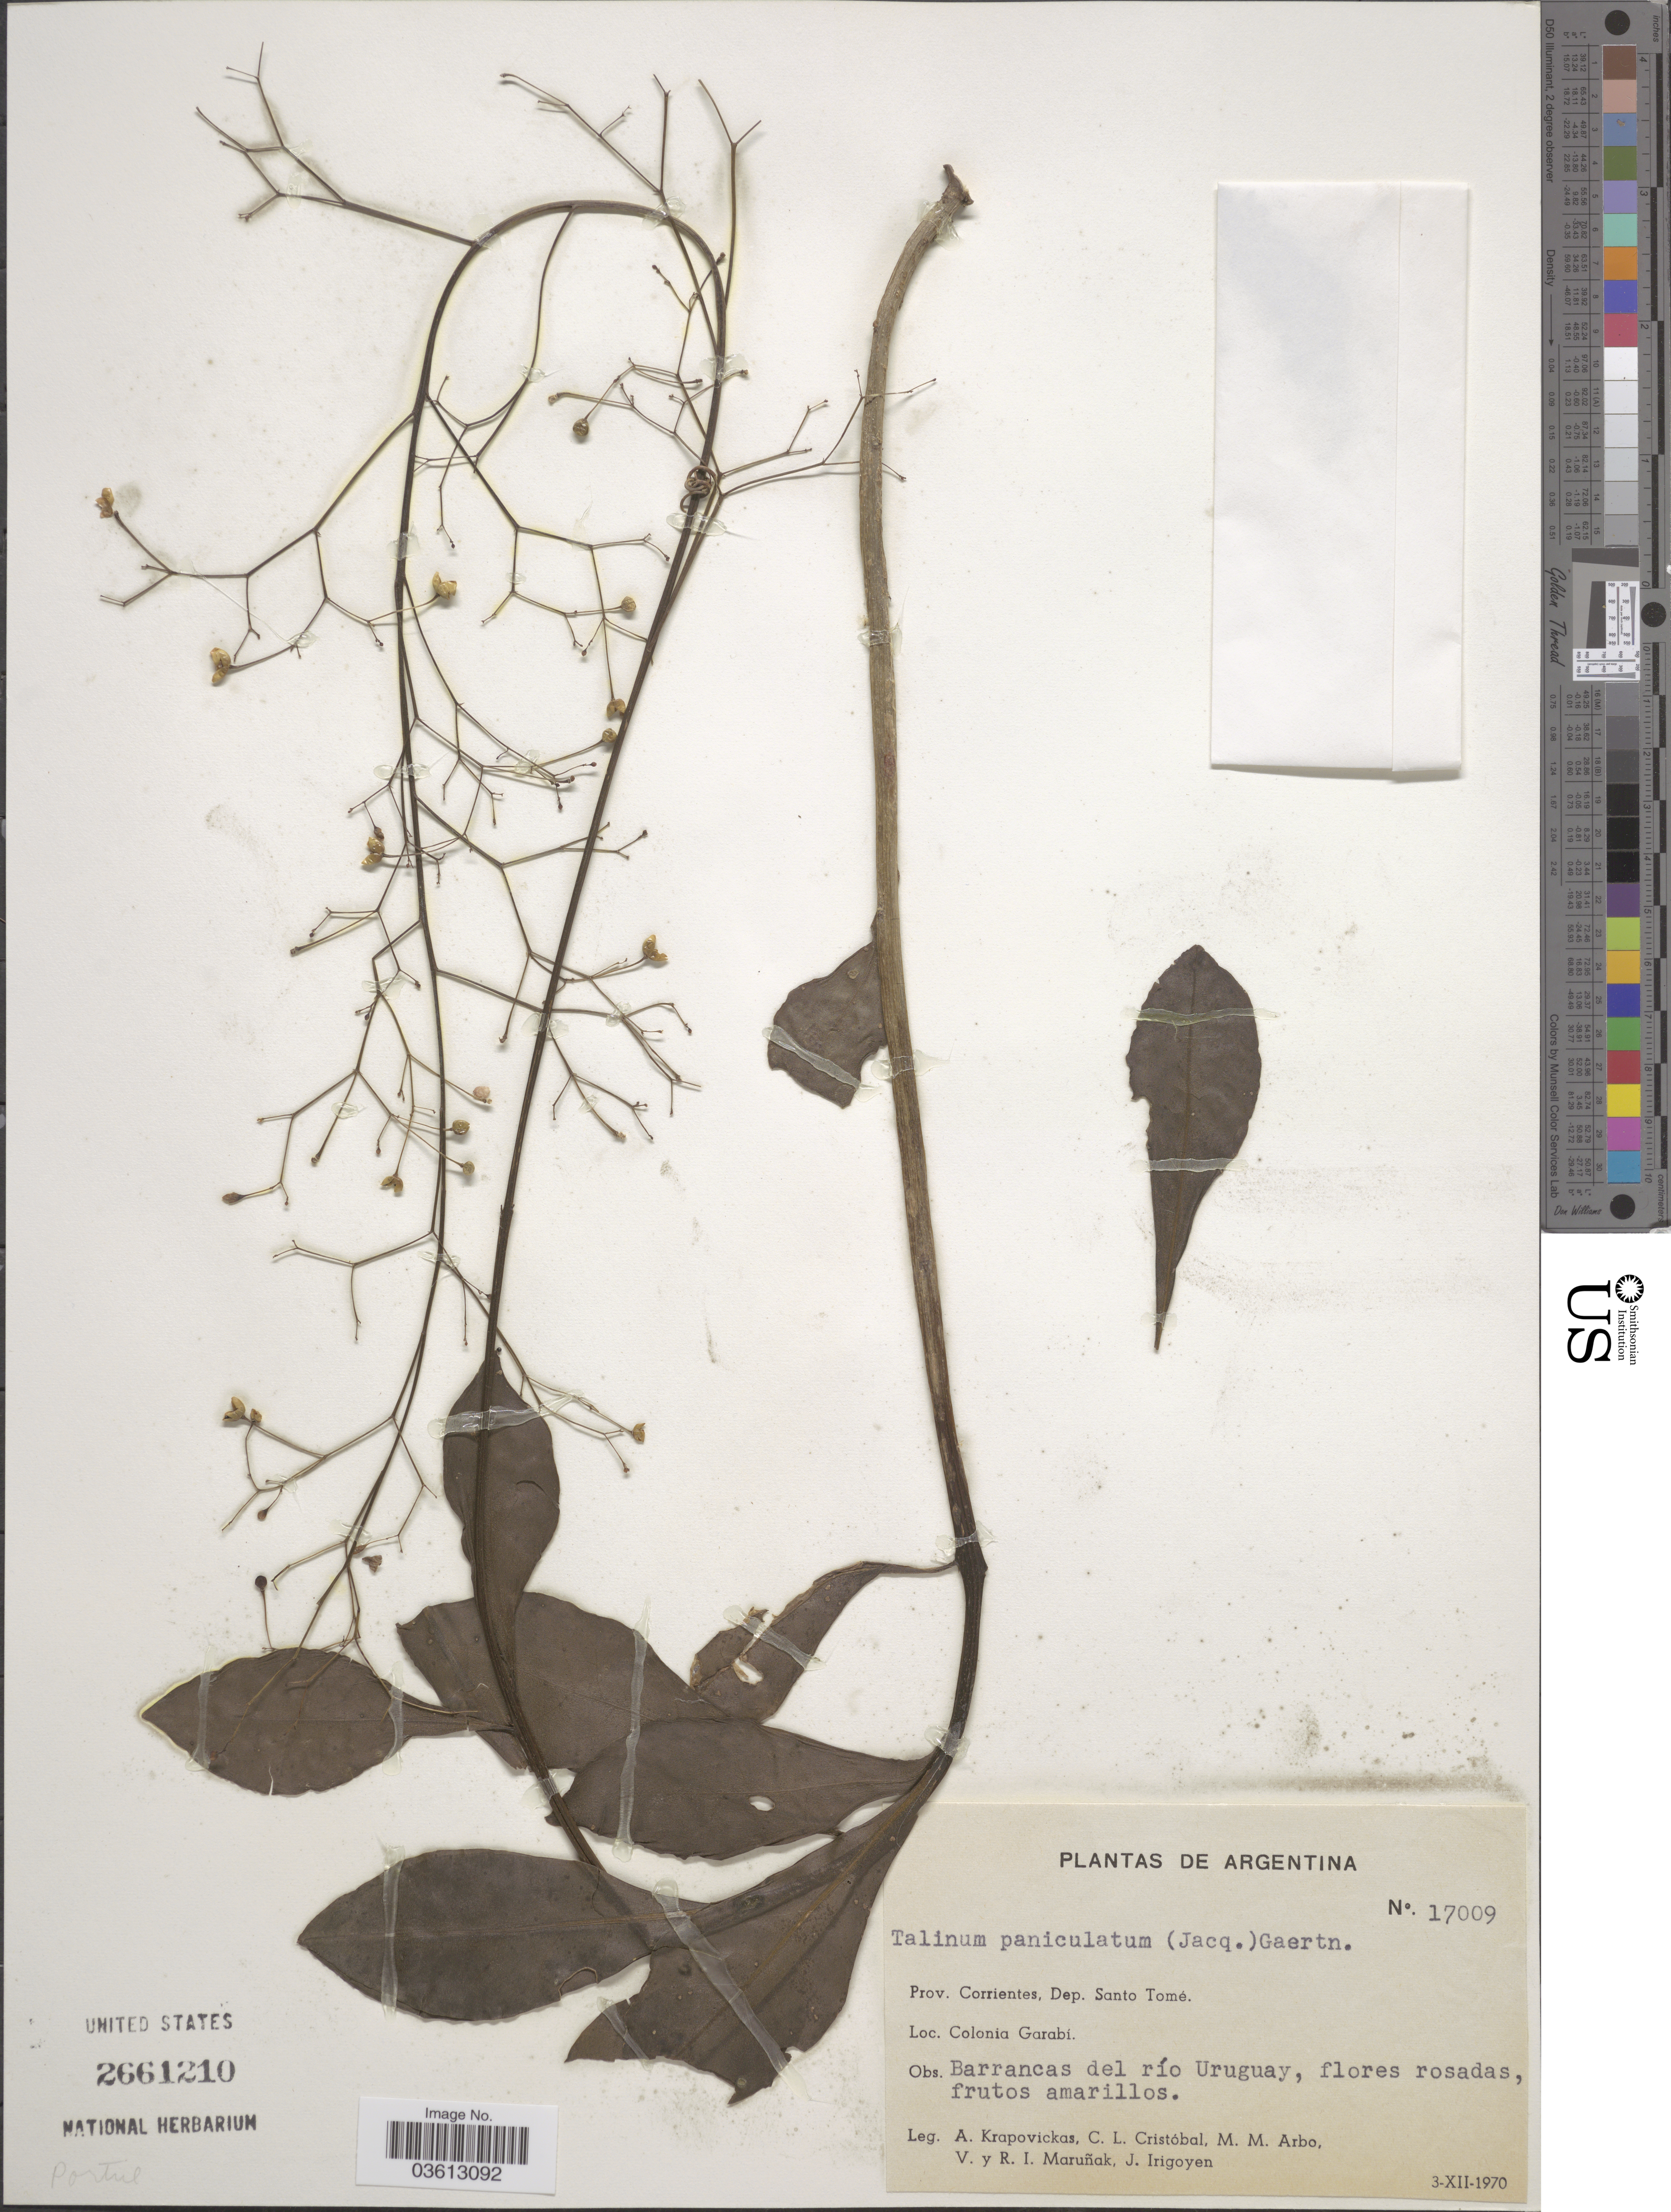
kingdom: Plantae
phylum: Tracheophyta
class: Magnoliopsida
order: Caryophyllales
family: Talinaceae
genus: Talinum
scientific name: Talinum paniculatum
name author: (Jacq.) Gaertn.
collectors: A. Krapovickas, C. L. Cristóbal, M. M. Arbo, V. Maruñak & et al.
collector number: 17009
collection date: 1970-12-03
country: Argentina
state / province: Corrientes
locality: Dep. Santo Tomé. Colonia Garabí. Barrancas del río Uruguay.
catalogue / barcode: US 2661210